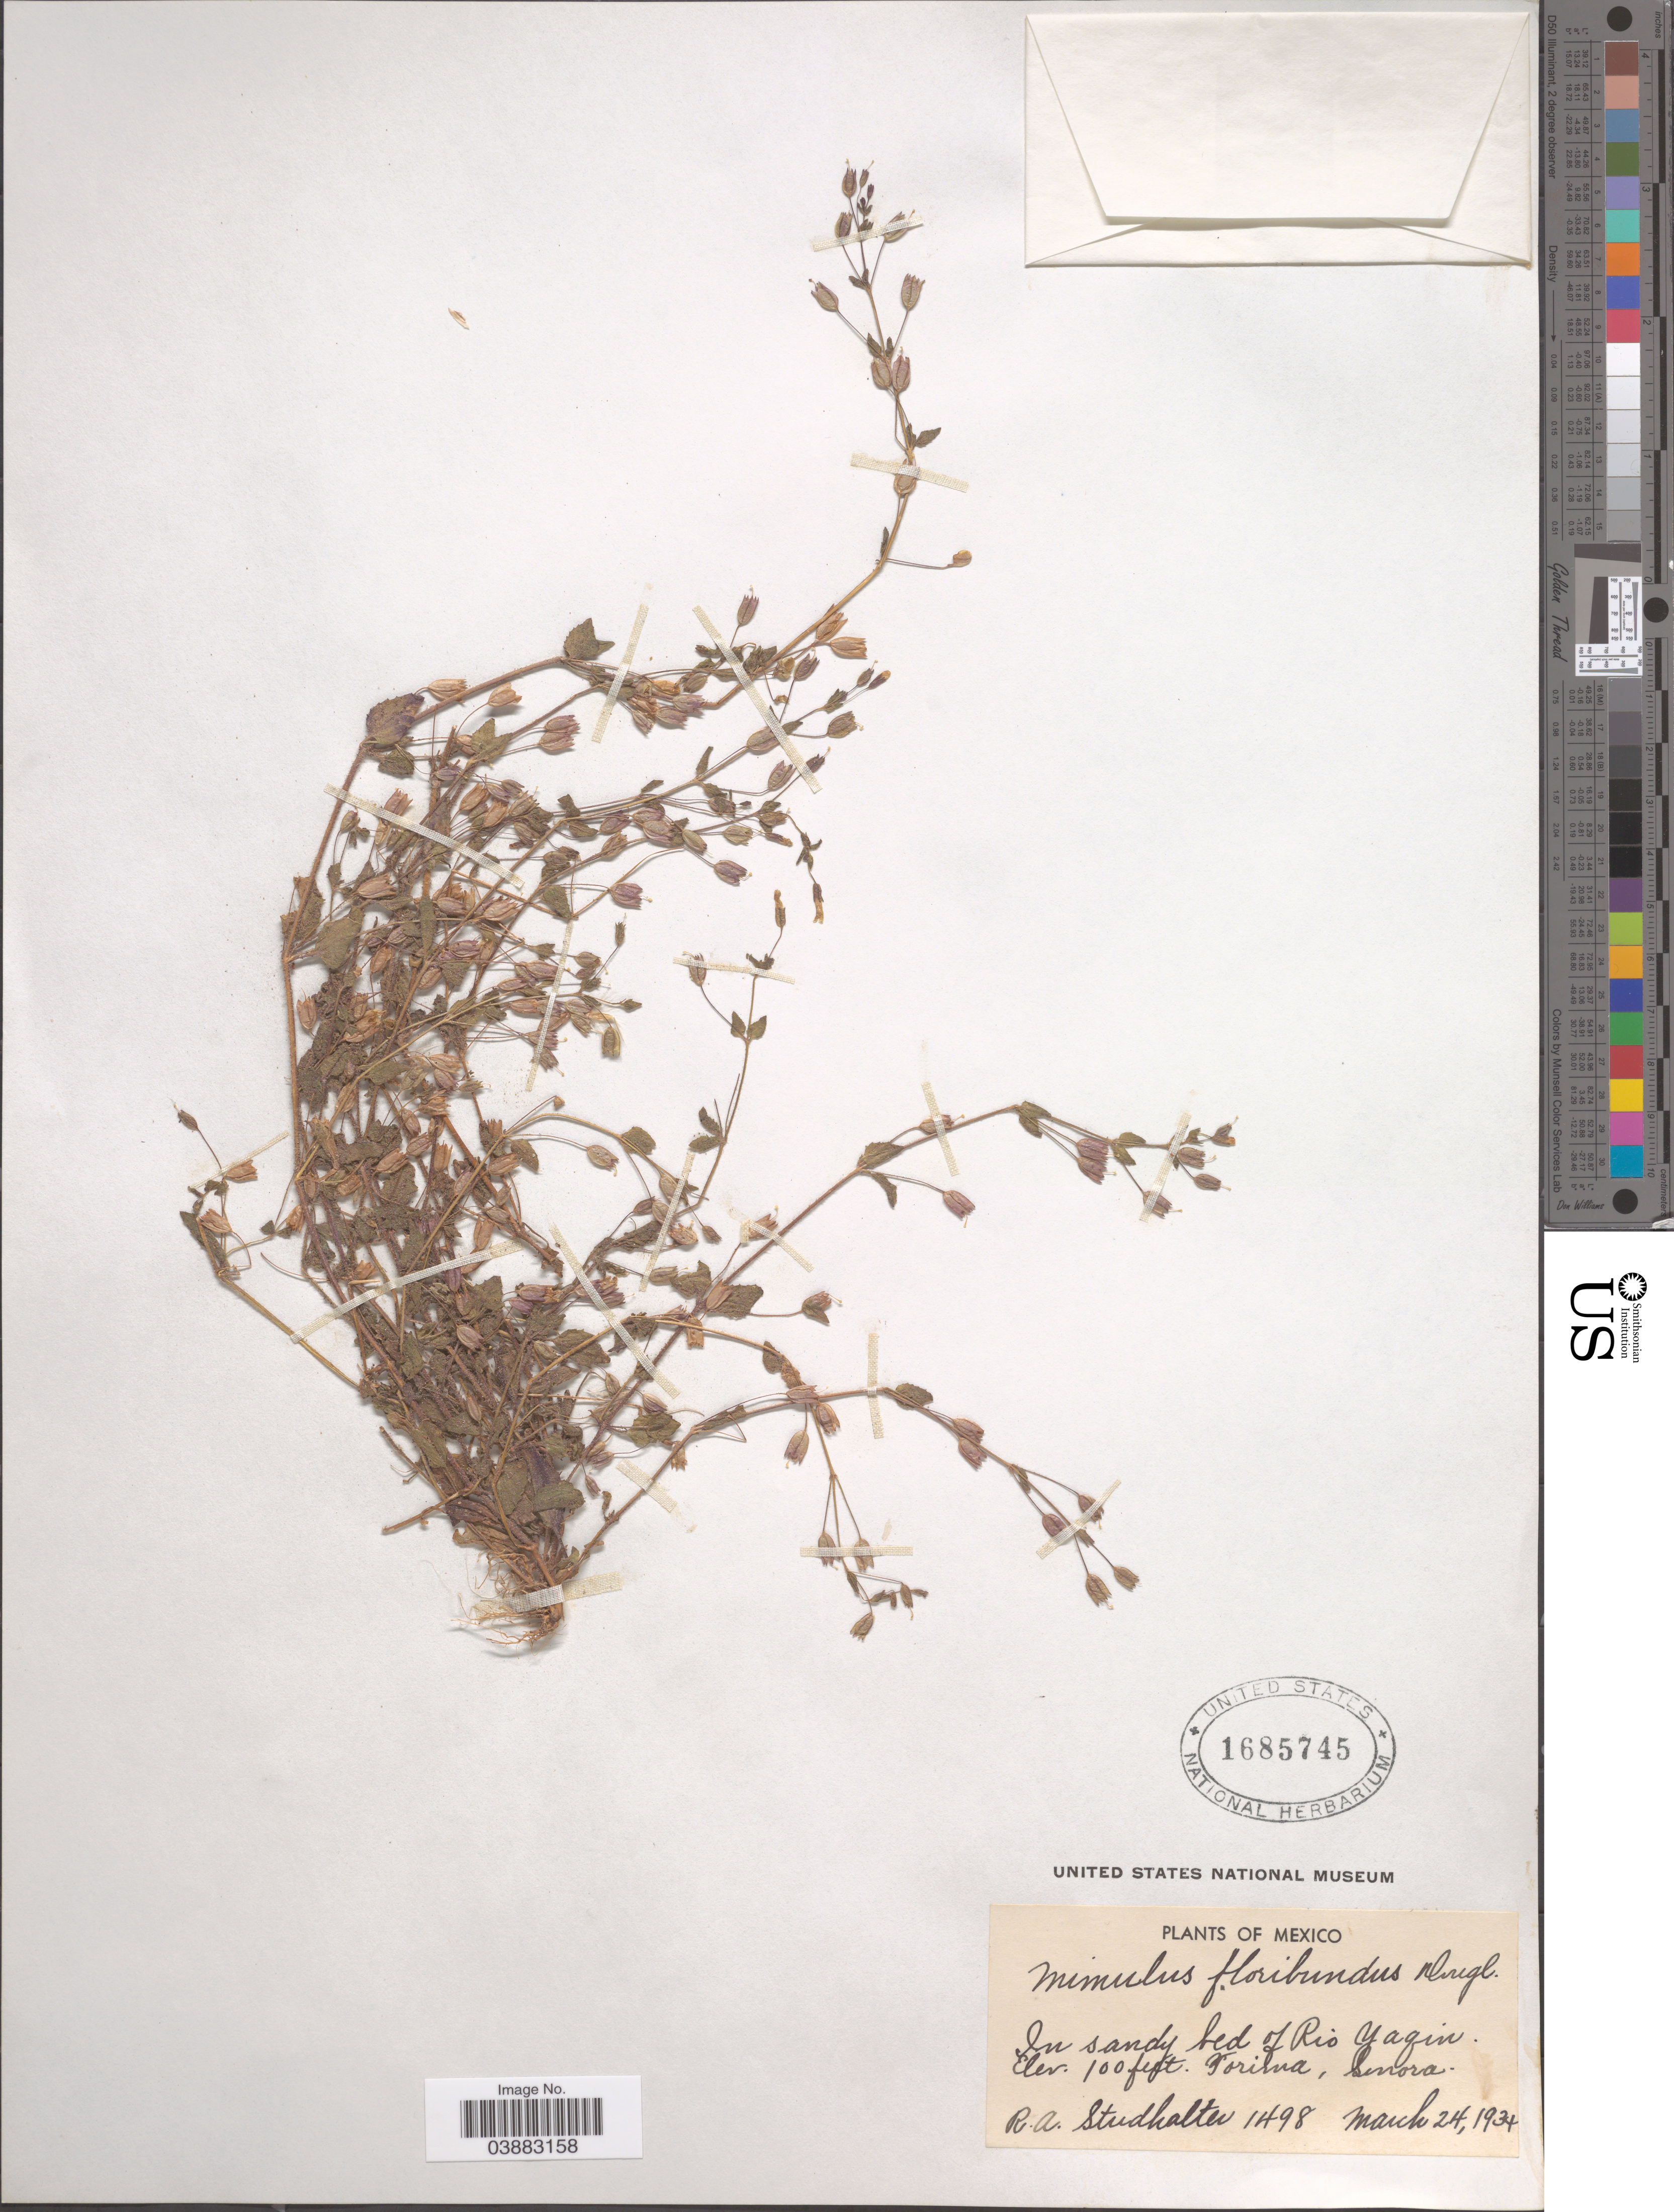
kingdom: Plantae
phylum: Tracheophyta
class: Magnoliopsida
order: Lamiales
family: Phrymaceae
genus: Mimulus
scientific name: Mimulus floribundus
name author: Douglas ex Lindl.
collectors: R. Studhalter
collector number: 1498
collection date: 1934-03-24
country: Mexico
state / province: Sonora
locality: In sandy bed of Rio Yaqui. Torima.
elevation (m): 30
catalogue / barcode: US 1685745